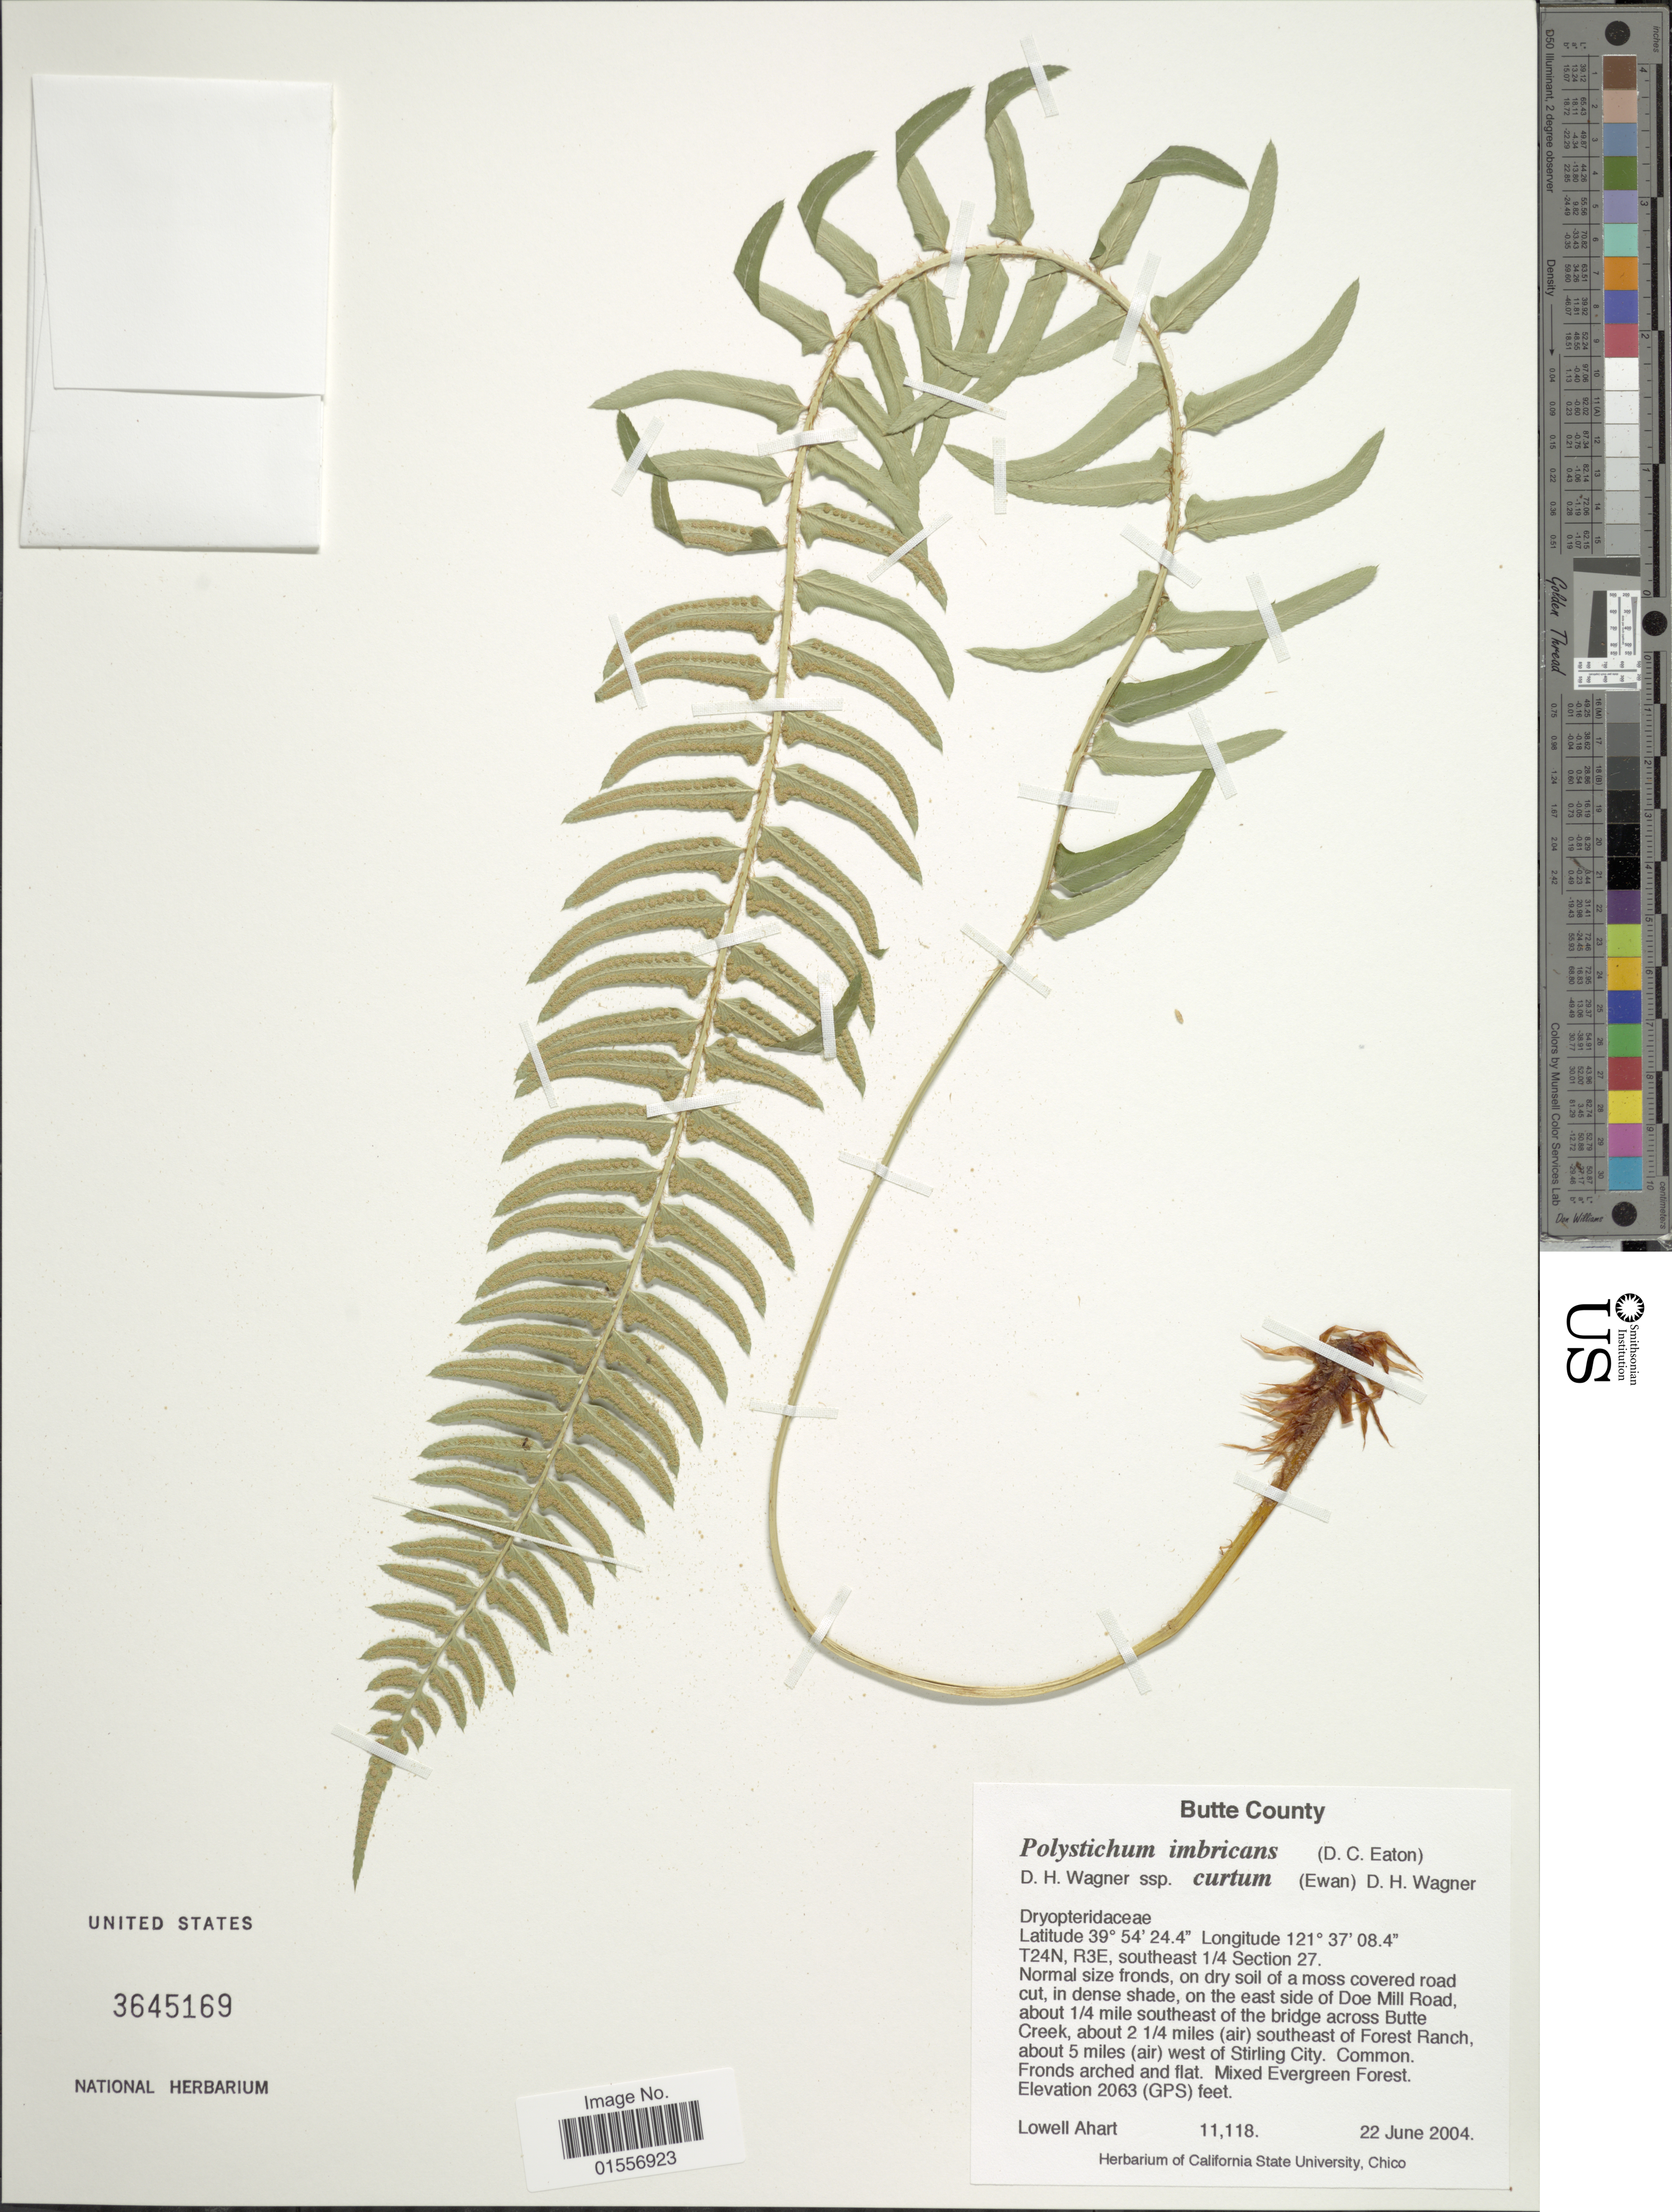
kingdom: Plantae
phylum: Tracheophyta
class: Polypodiopsida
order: Polypodiales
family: Dryopteridaceae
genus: Polystichum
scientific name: Polystichum imbricans subsp. curtum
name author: (Ewan) D.H. Wagner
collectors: L. Ahart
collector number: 11118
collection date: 2004-06-22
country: United States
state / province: California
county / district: Butte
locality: Butte County, T24N, R3E, southeast 1/4 Section 27, on the east side of Doe Mill Road, about 1/4 mile southeast of the bridge across Butte Creek, about 2 1/4 miles (air) southeast of Fporest Ranch, about 5 miles (air) west of Stirling City. Common Fronds arched and flat, Mixed Evergreen Forest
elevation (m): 629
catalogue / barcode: US 3645169